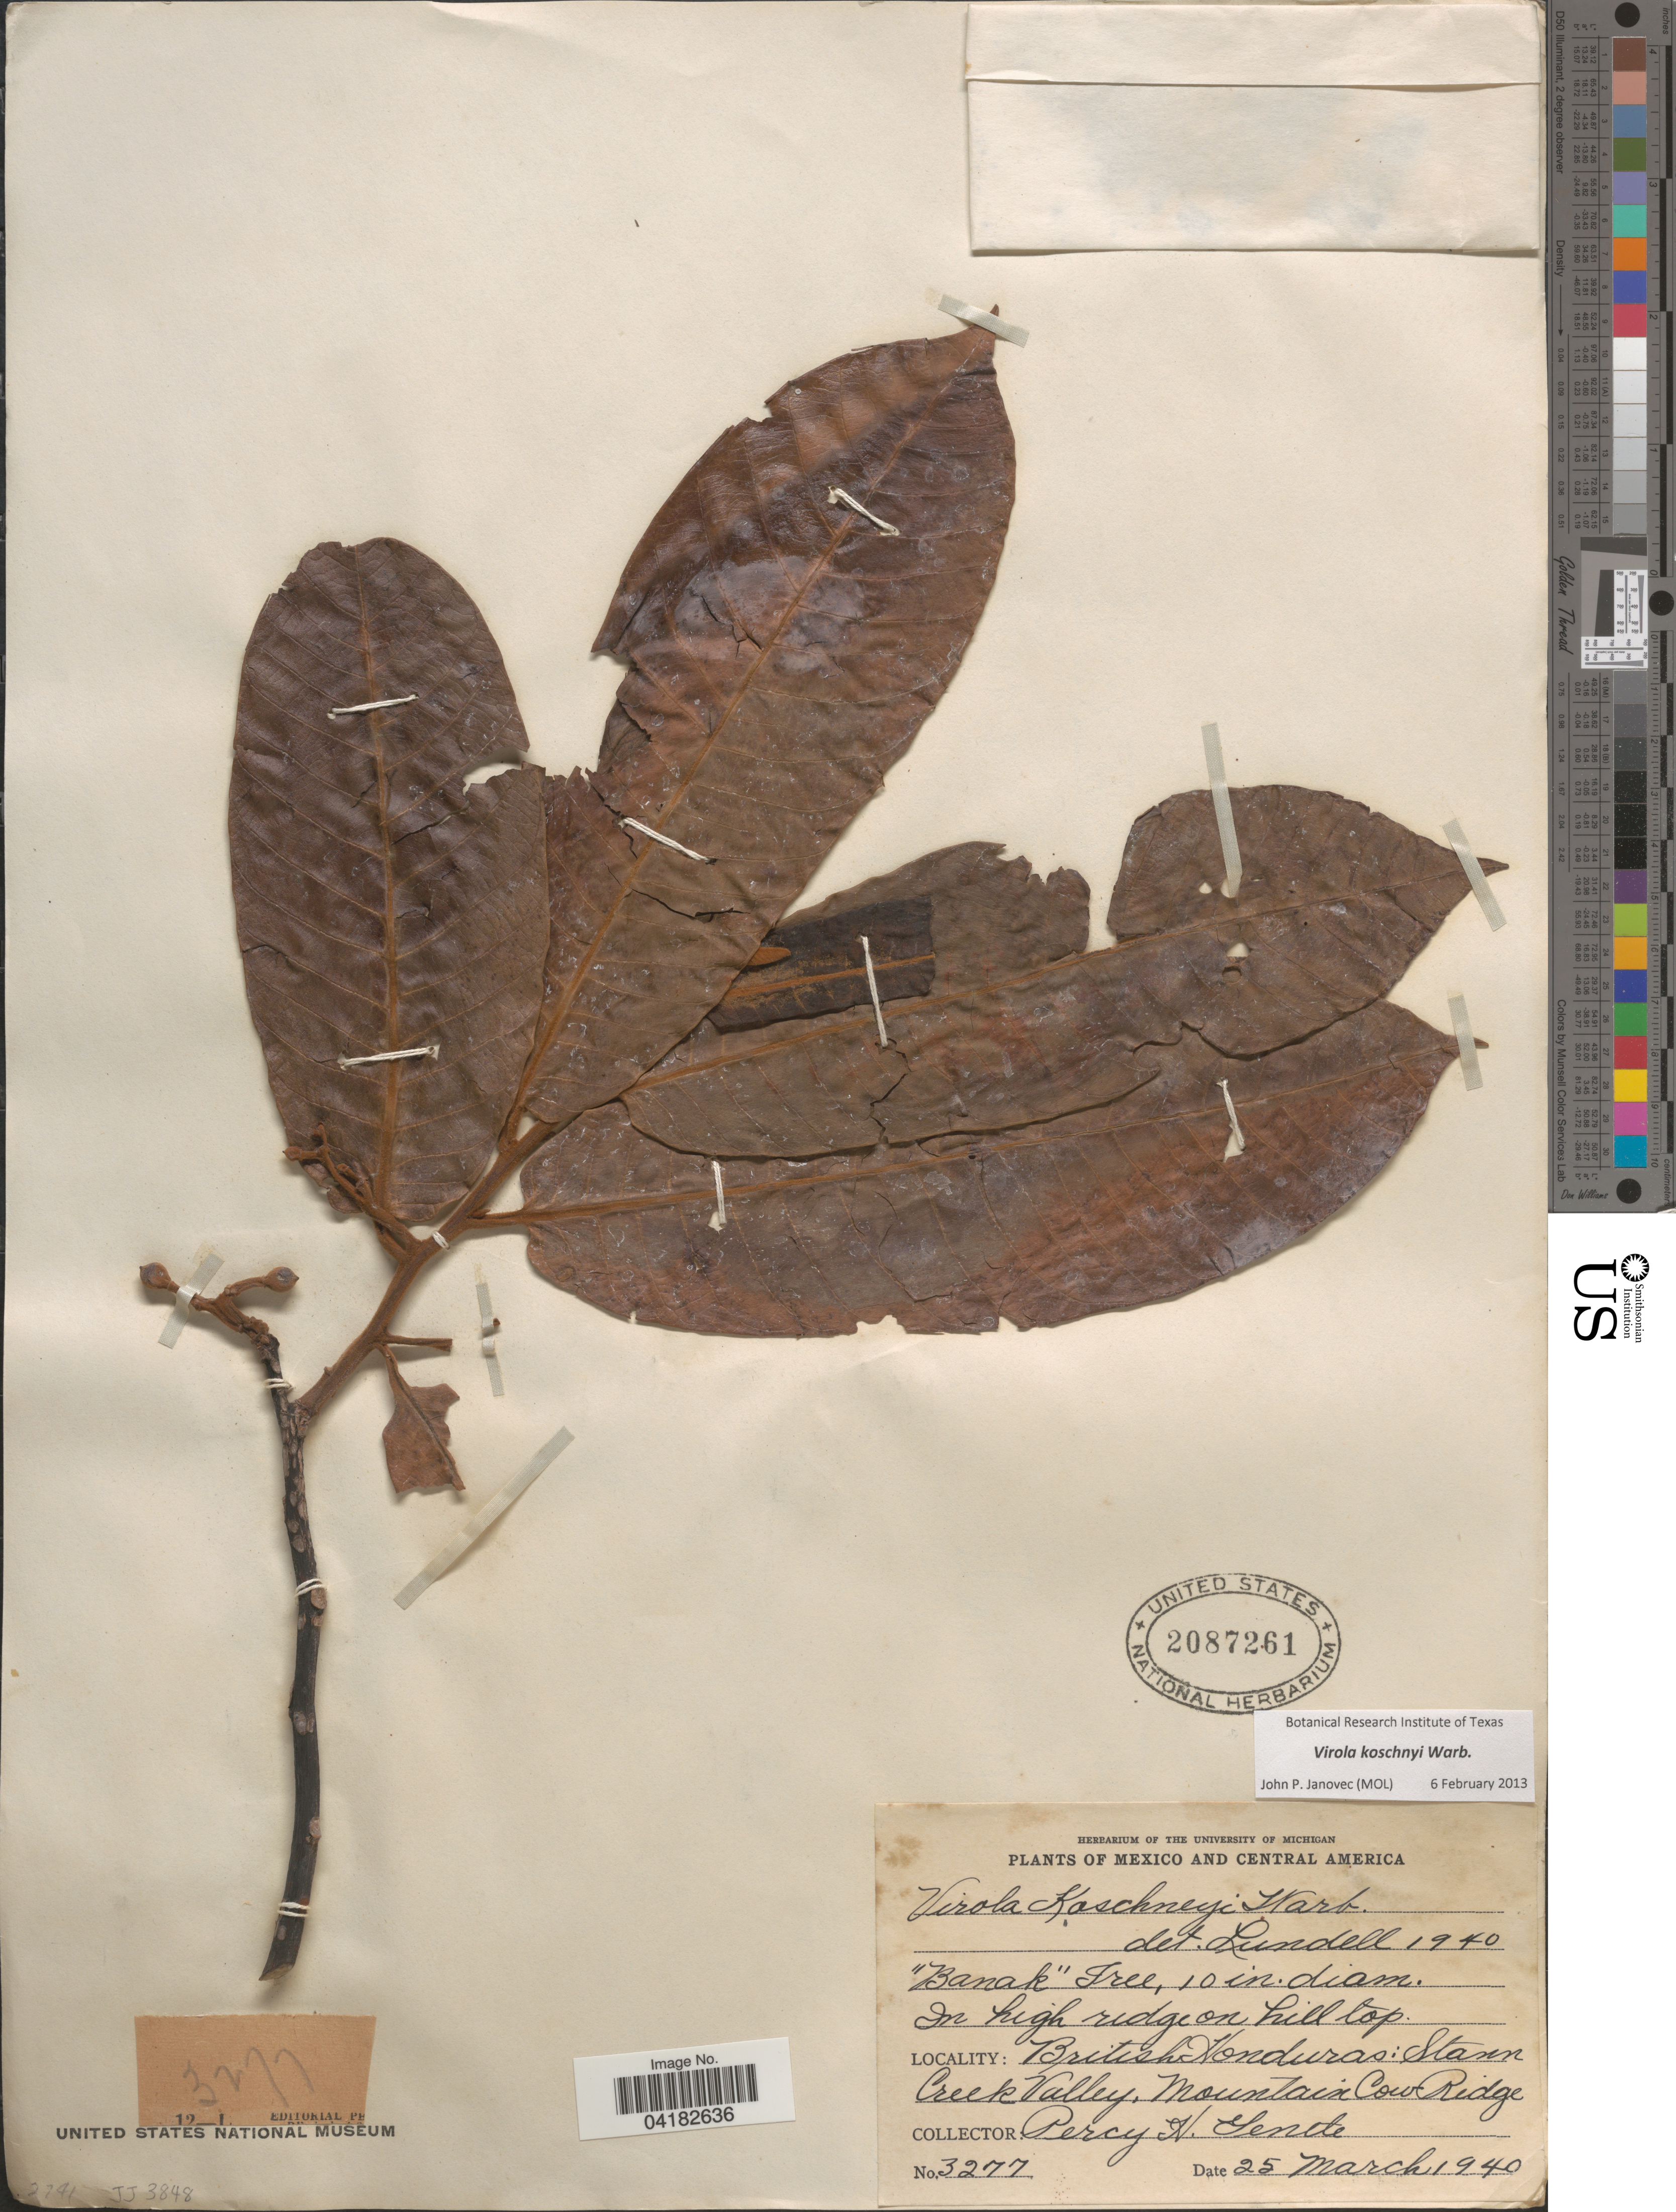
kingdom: Plantae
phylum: Tracheophyta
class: Magnoliopsida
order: Magnoliales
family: Myristicaceae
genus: Virola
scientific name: Virola koschnyi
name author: Warb.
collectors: P. H. Gentle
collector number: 3277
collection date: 1940-03-25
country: Belize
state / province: Stann Creek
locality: British Honduras: Stann Creek Valley, Mountain Cow Ridge.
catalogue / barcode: US 2087261